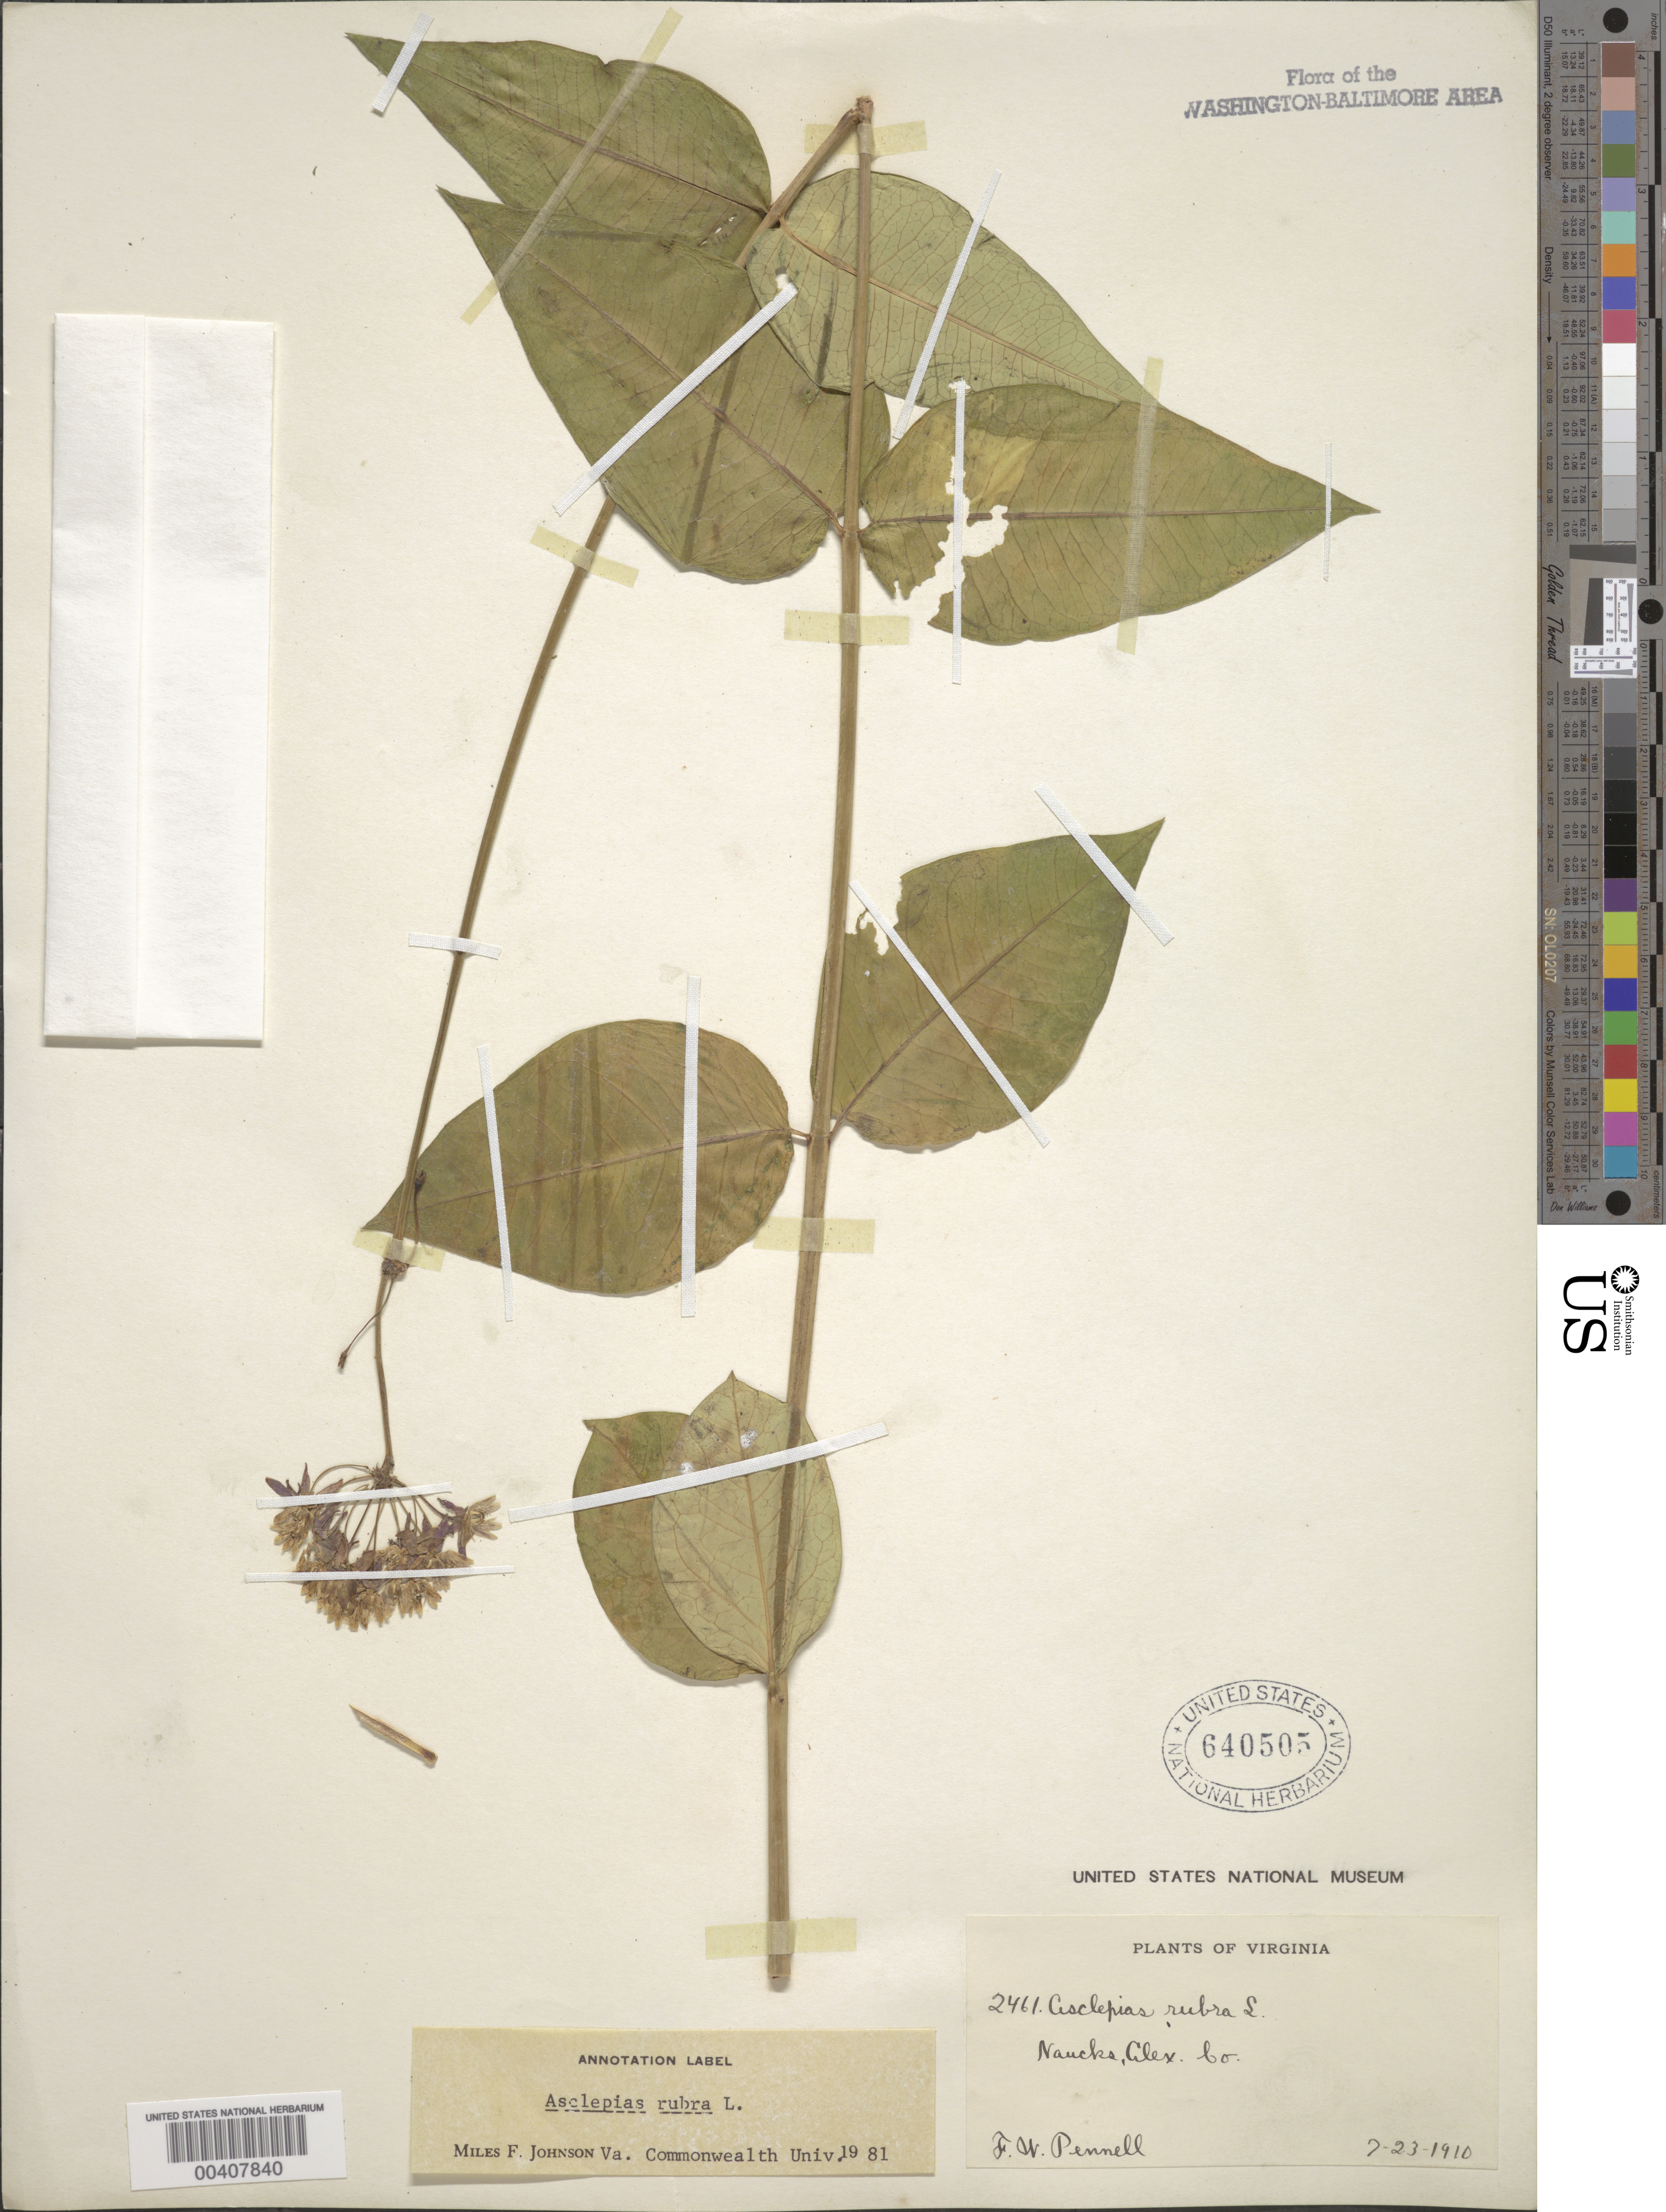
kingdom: Plantae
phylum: Tracheophyta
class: Magnoliopsida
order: Gentianales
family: Apocynaceae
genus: Asclepias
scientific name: Asclepias rubra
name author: L.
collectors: F. W. Pennell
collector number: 2461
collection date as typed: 23 Jul 1910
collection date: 1910-07-23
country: United States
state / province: Virginia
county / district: Arlington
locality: Nauks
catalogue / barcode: US 640505